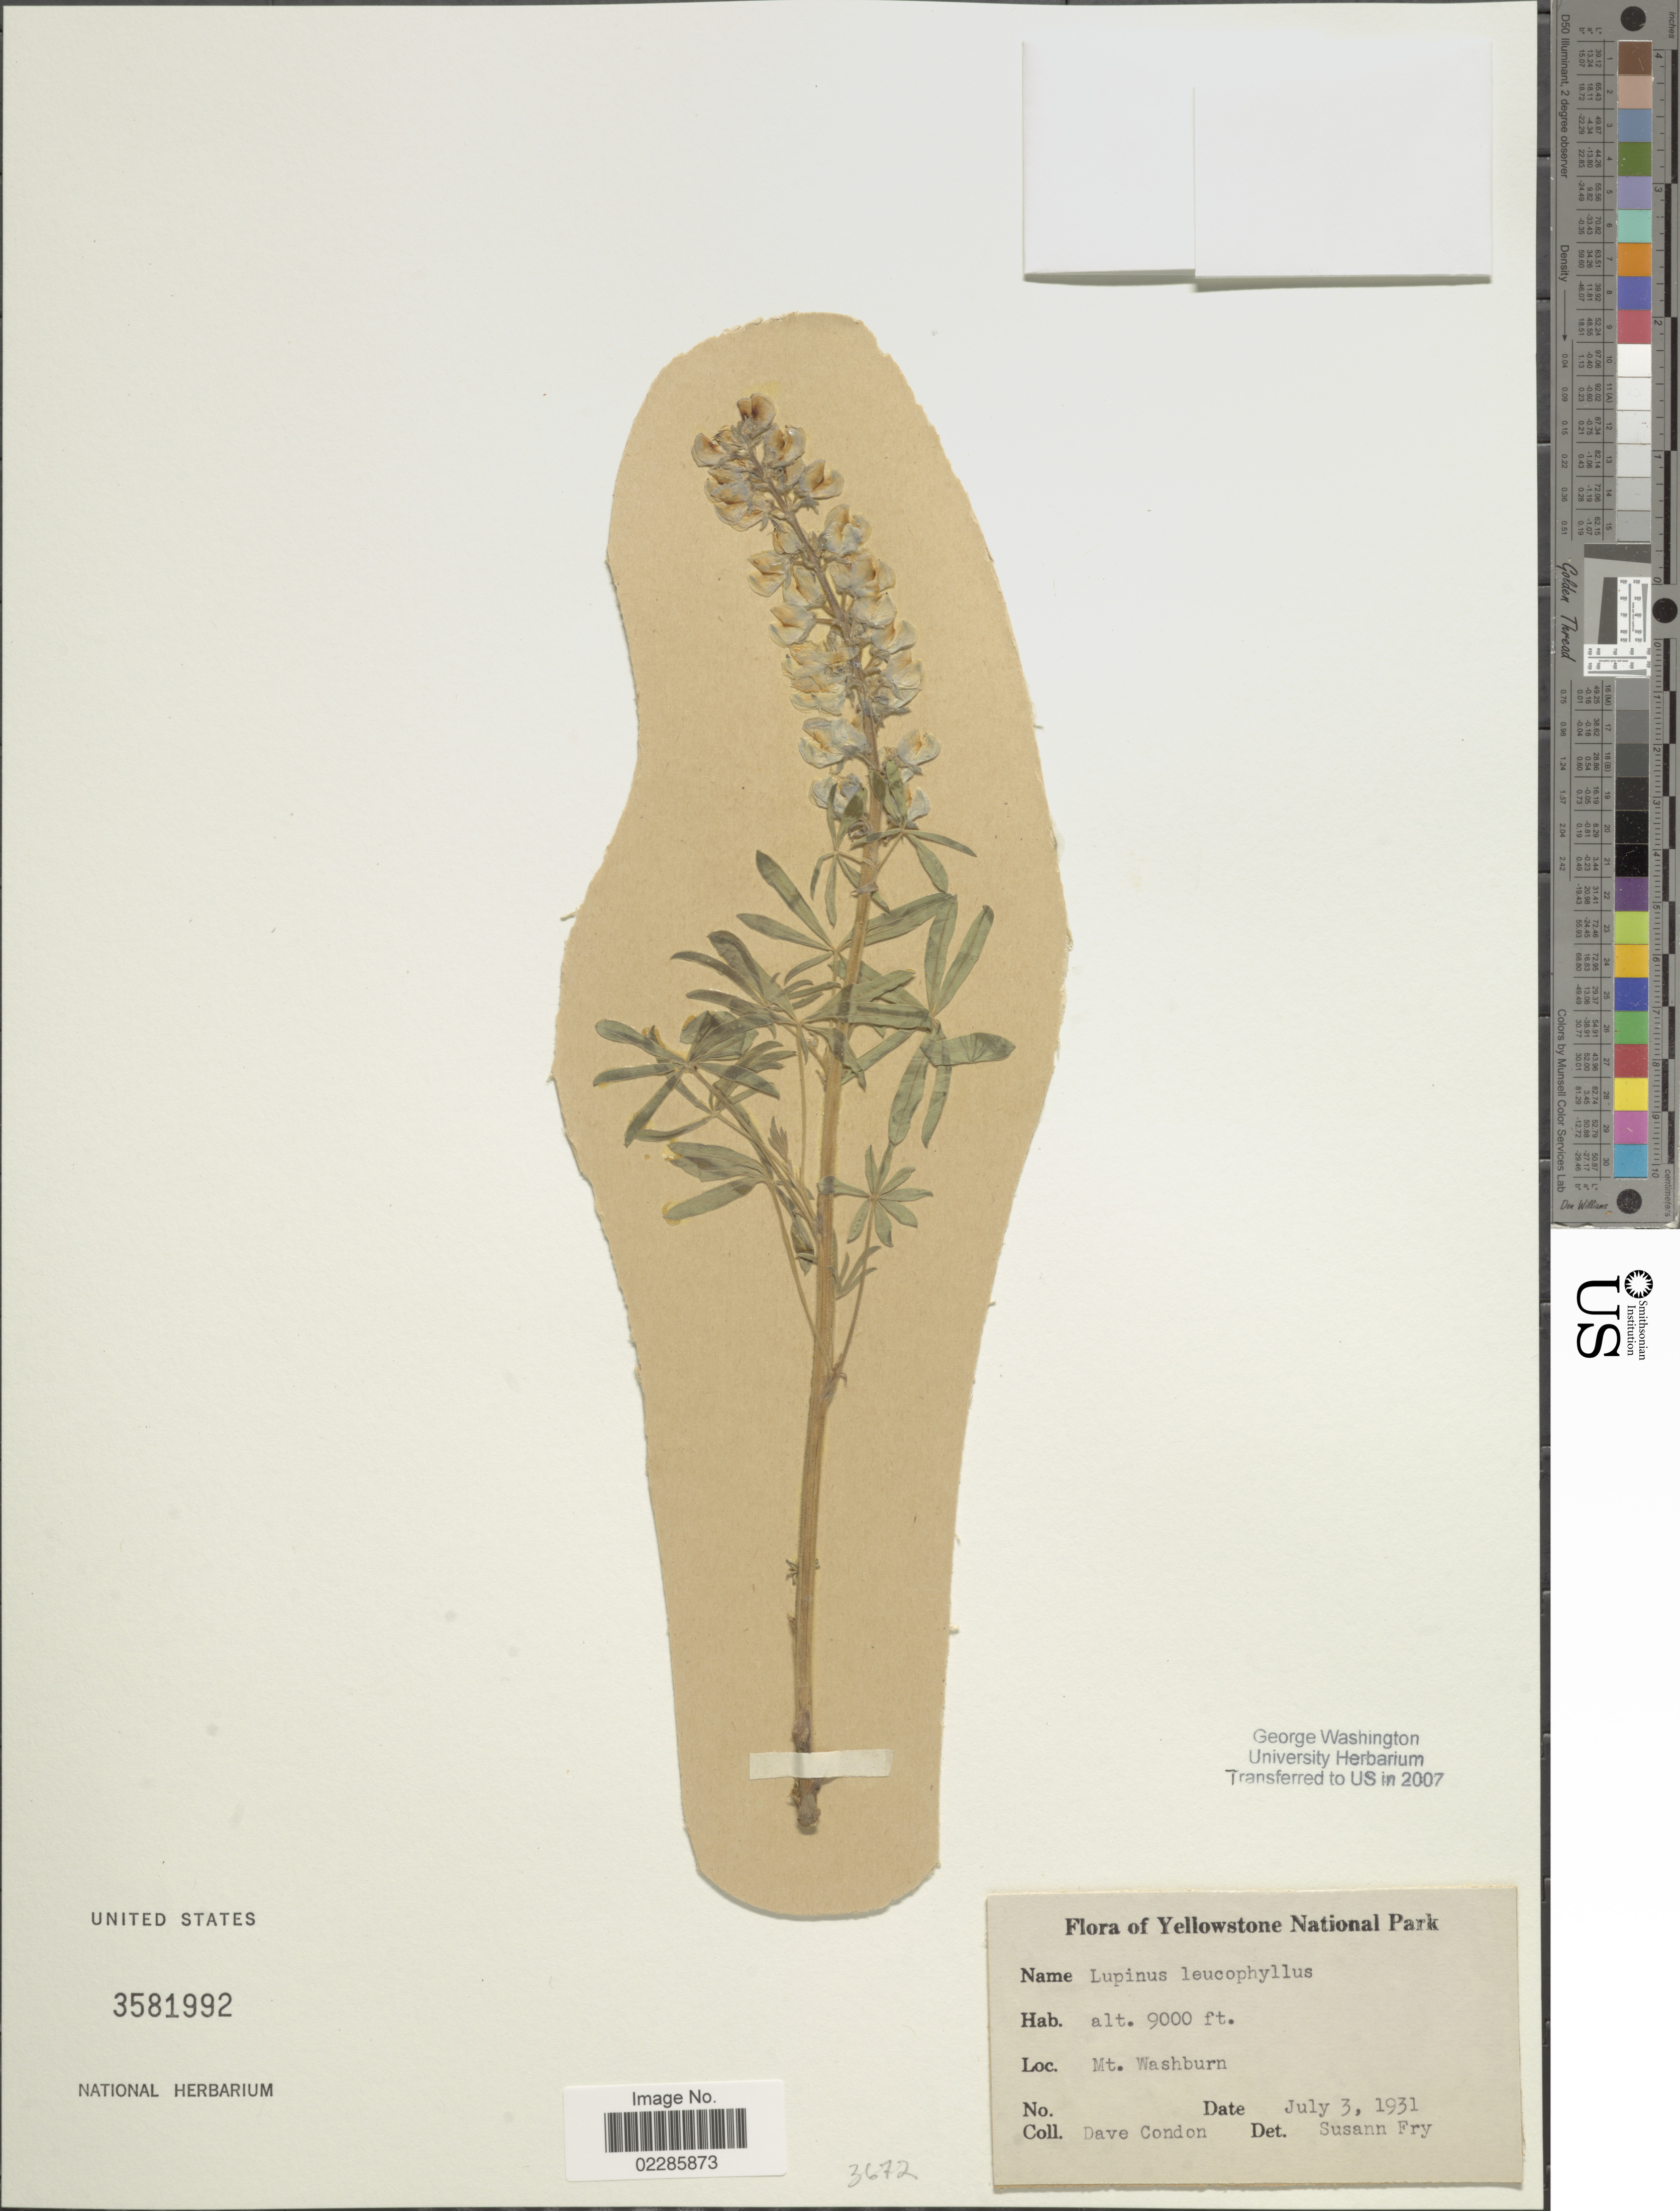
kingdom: Plantae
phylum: Tracheophyta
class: Magnoliopsida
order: Fabales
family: Fabaceae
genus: Lupinus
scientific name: Lupinus leucophyllus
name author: Douglas ex Lindl.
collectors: D. Condon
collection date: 1931-07-03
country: United States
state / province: Wyoming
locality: Yellowstone National Park, Mt Washburn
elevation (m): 2743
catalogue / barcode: US 3581992